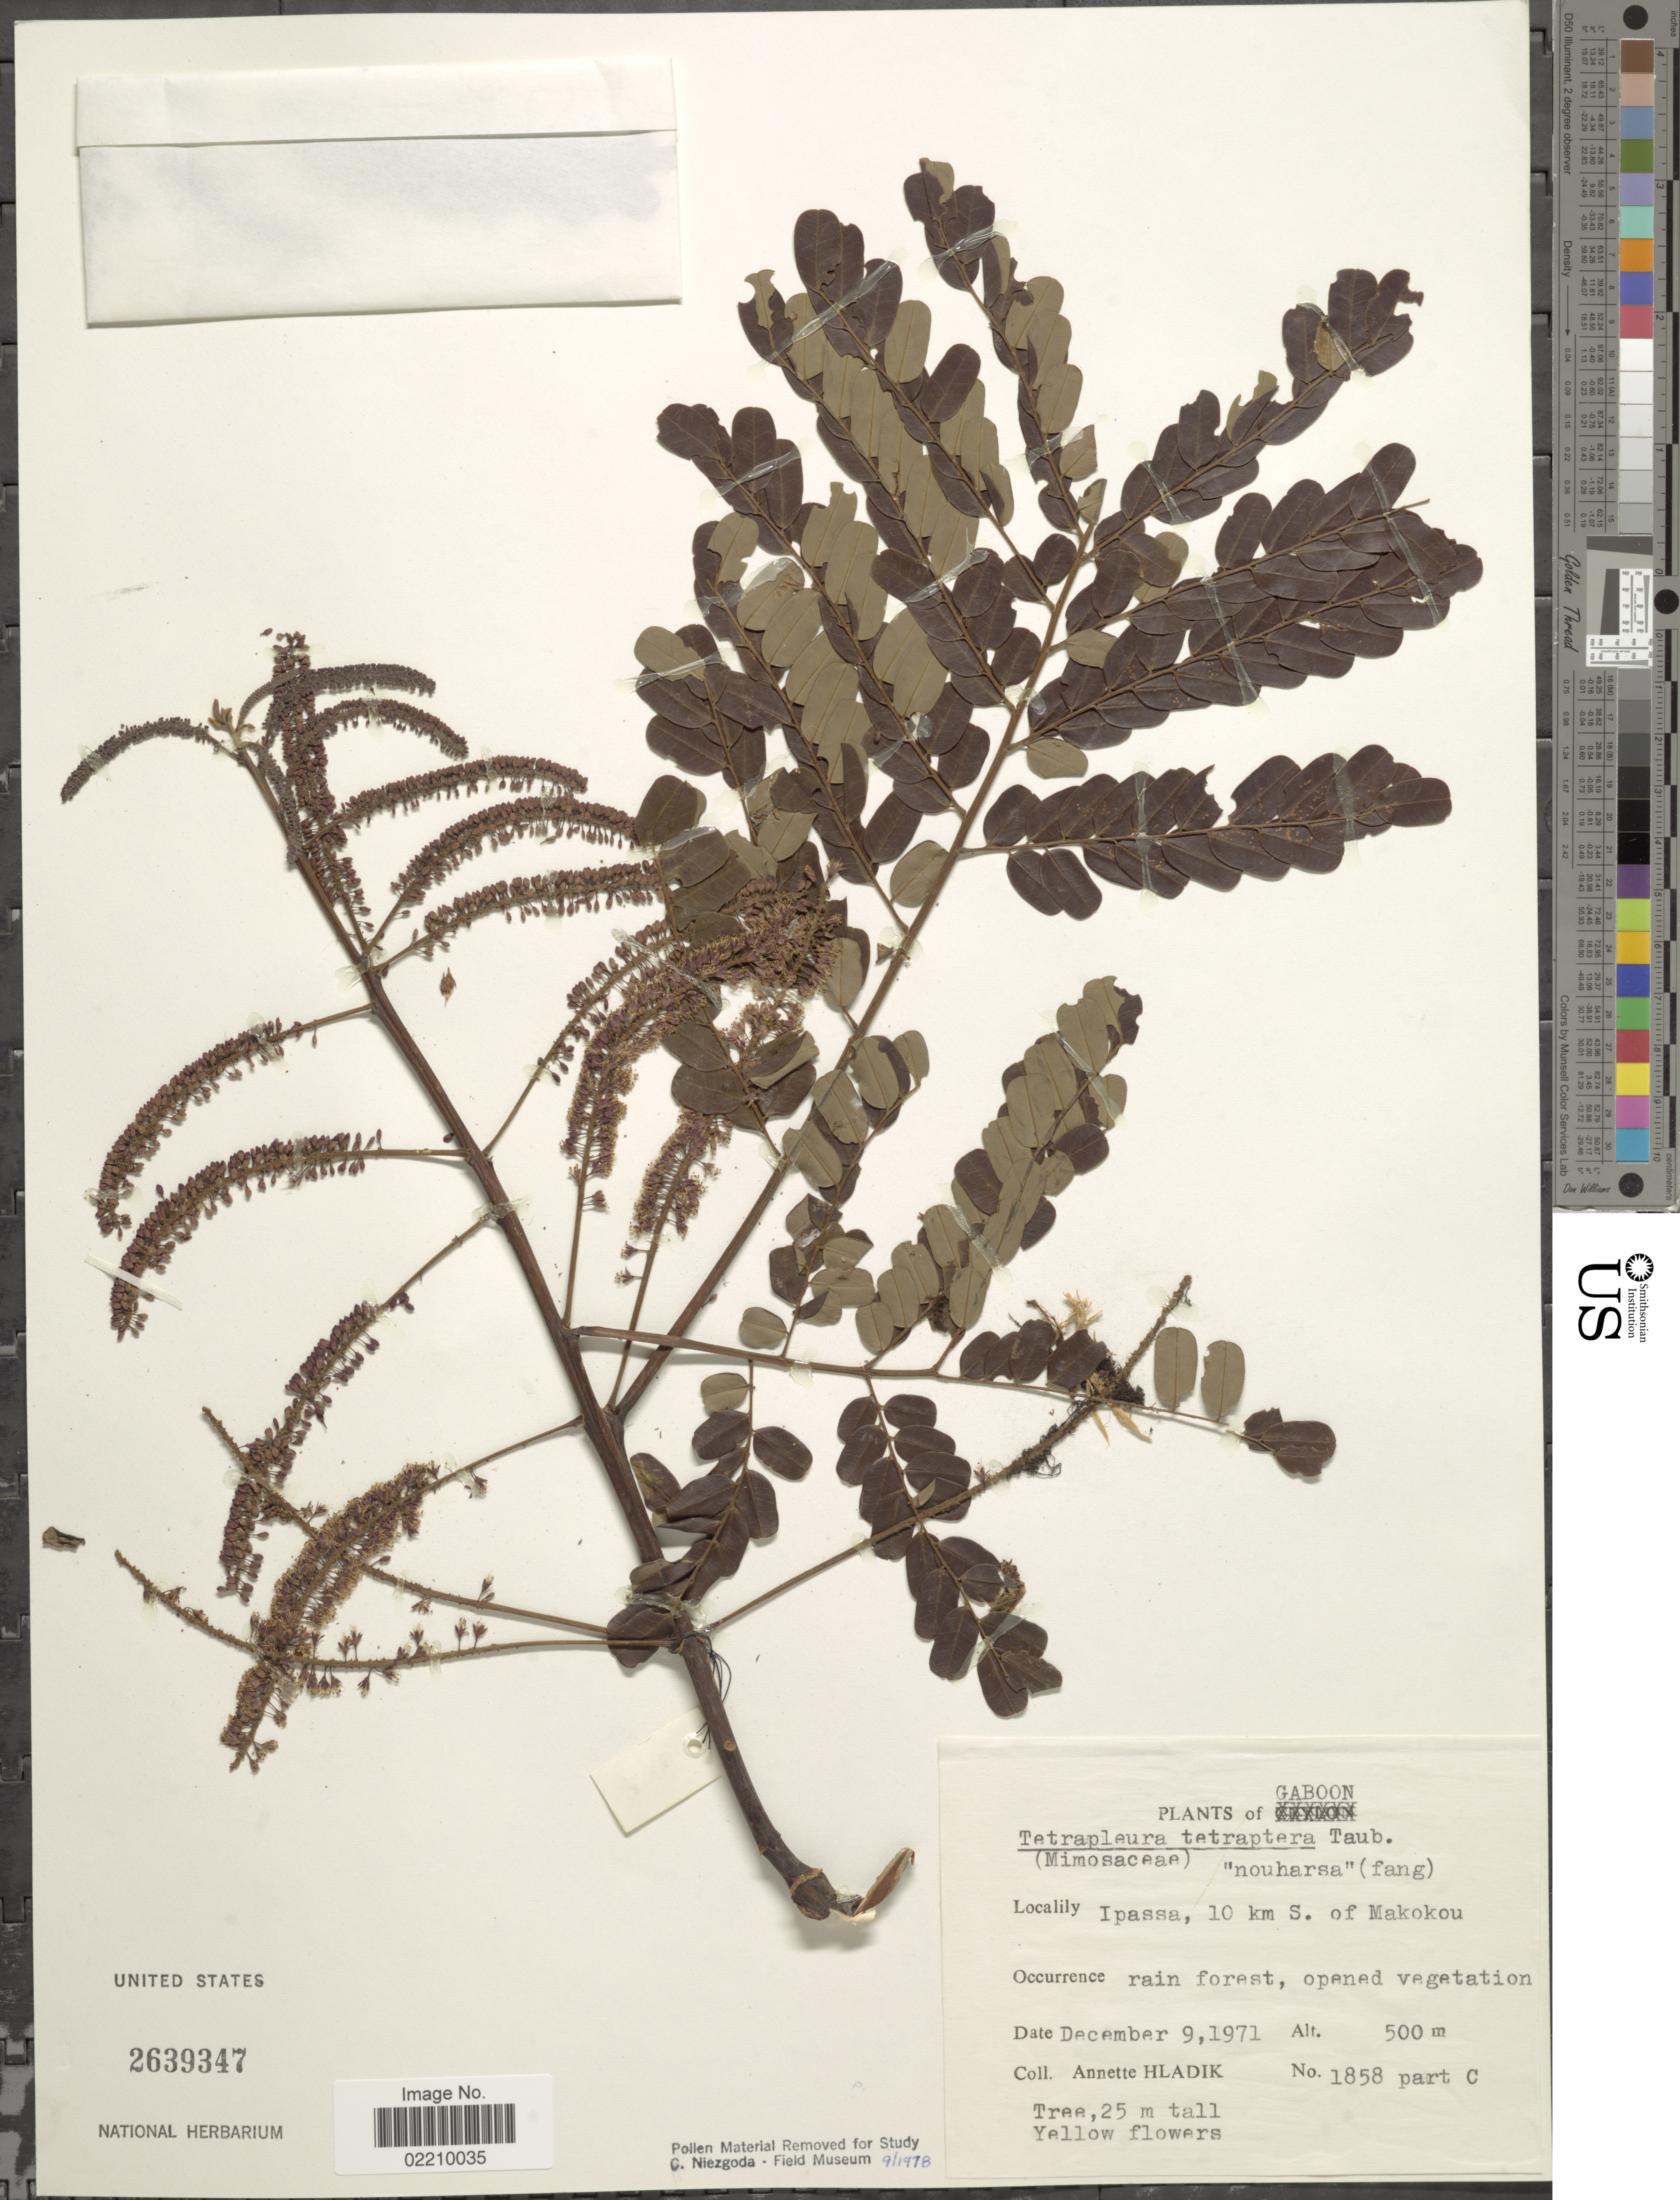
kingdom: Plantae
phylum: Tracheophyta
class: Magnoliopsida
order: Fabales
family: Fabaceae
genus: Tetrapleura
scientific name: Tetrapleura tetraptera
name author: Taub.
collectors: A. Hladik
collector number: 1858C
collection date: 1971-12-09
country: Gabon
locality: Ipassa, 10 km S of Makokou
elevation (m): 500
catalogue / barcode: US 2639347